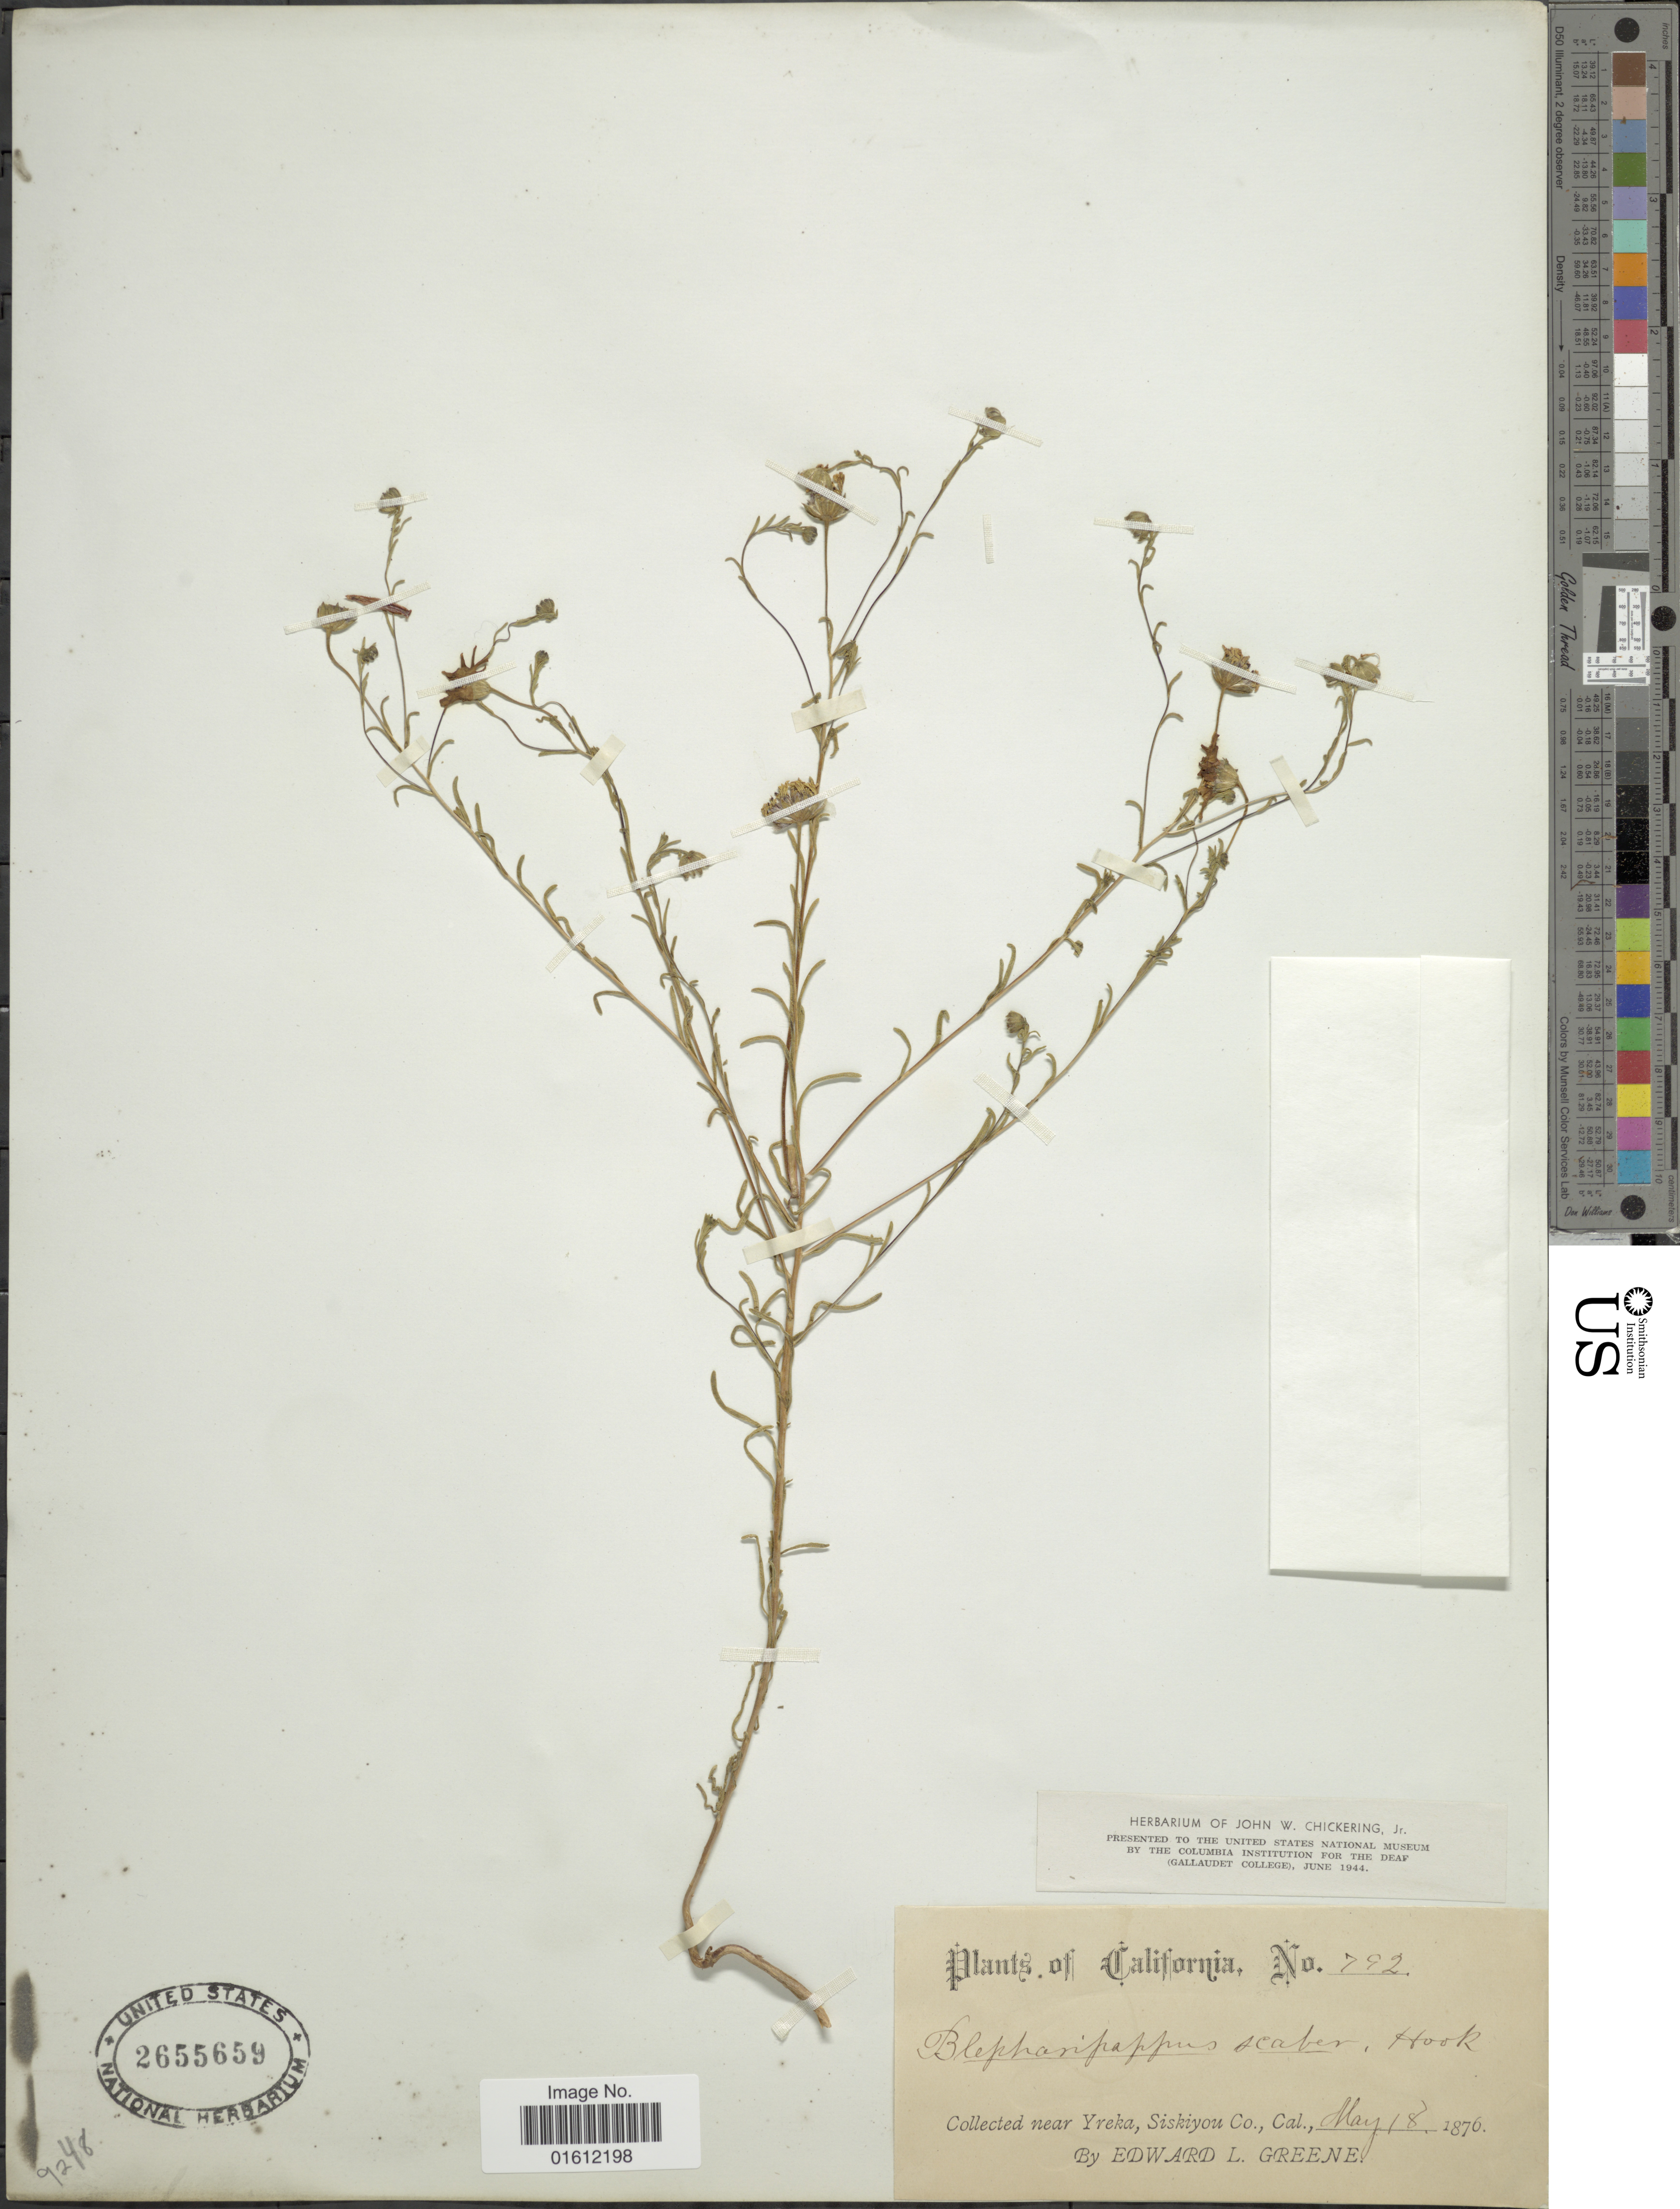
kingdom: Plantae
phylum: Tracheophyta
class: Magnoliopsida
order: Asterales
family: Asteraceae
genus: Blepharipappus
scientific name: Blepharipappus scaber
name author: Hook.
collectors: E. L. Greene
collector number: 792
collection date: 1876-05-18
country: United States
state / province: California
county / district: Siskiyou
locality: Near Yreka, Siskiyou Co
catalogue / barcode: US 2655659